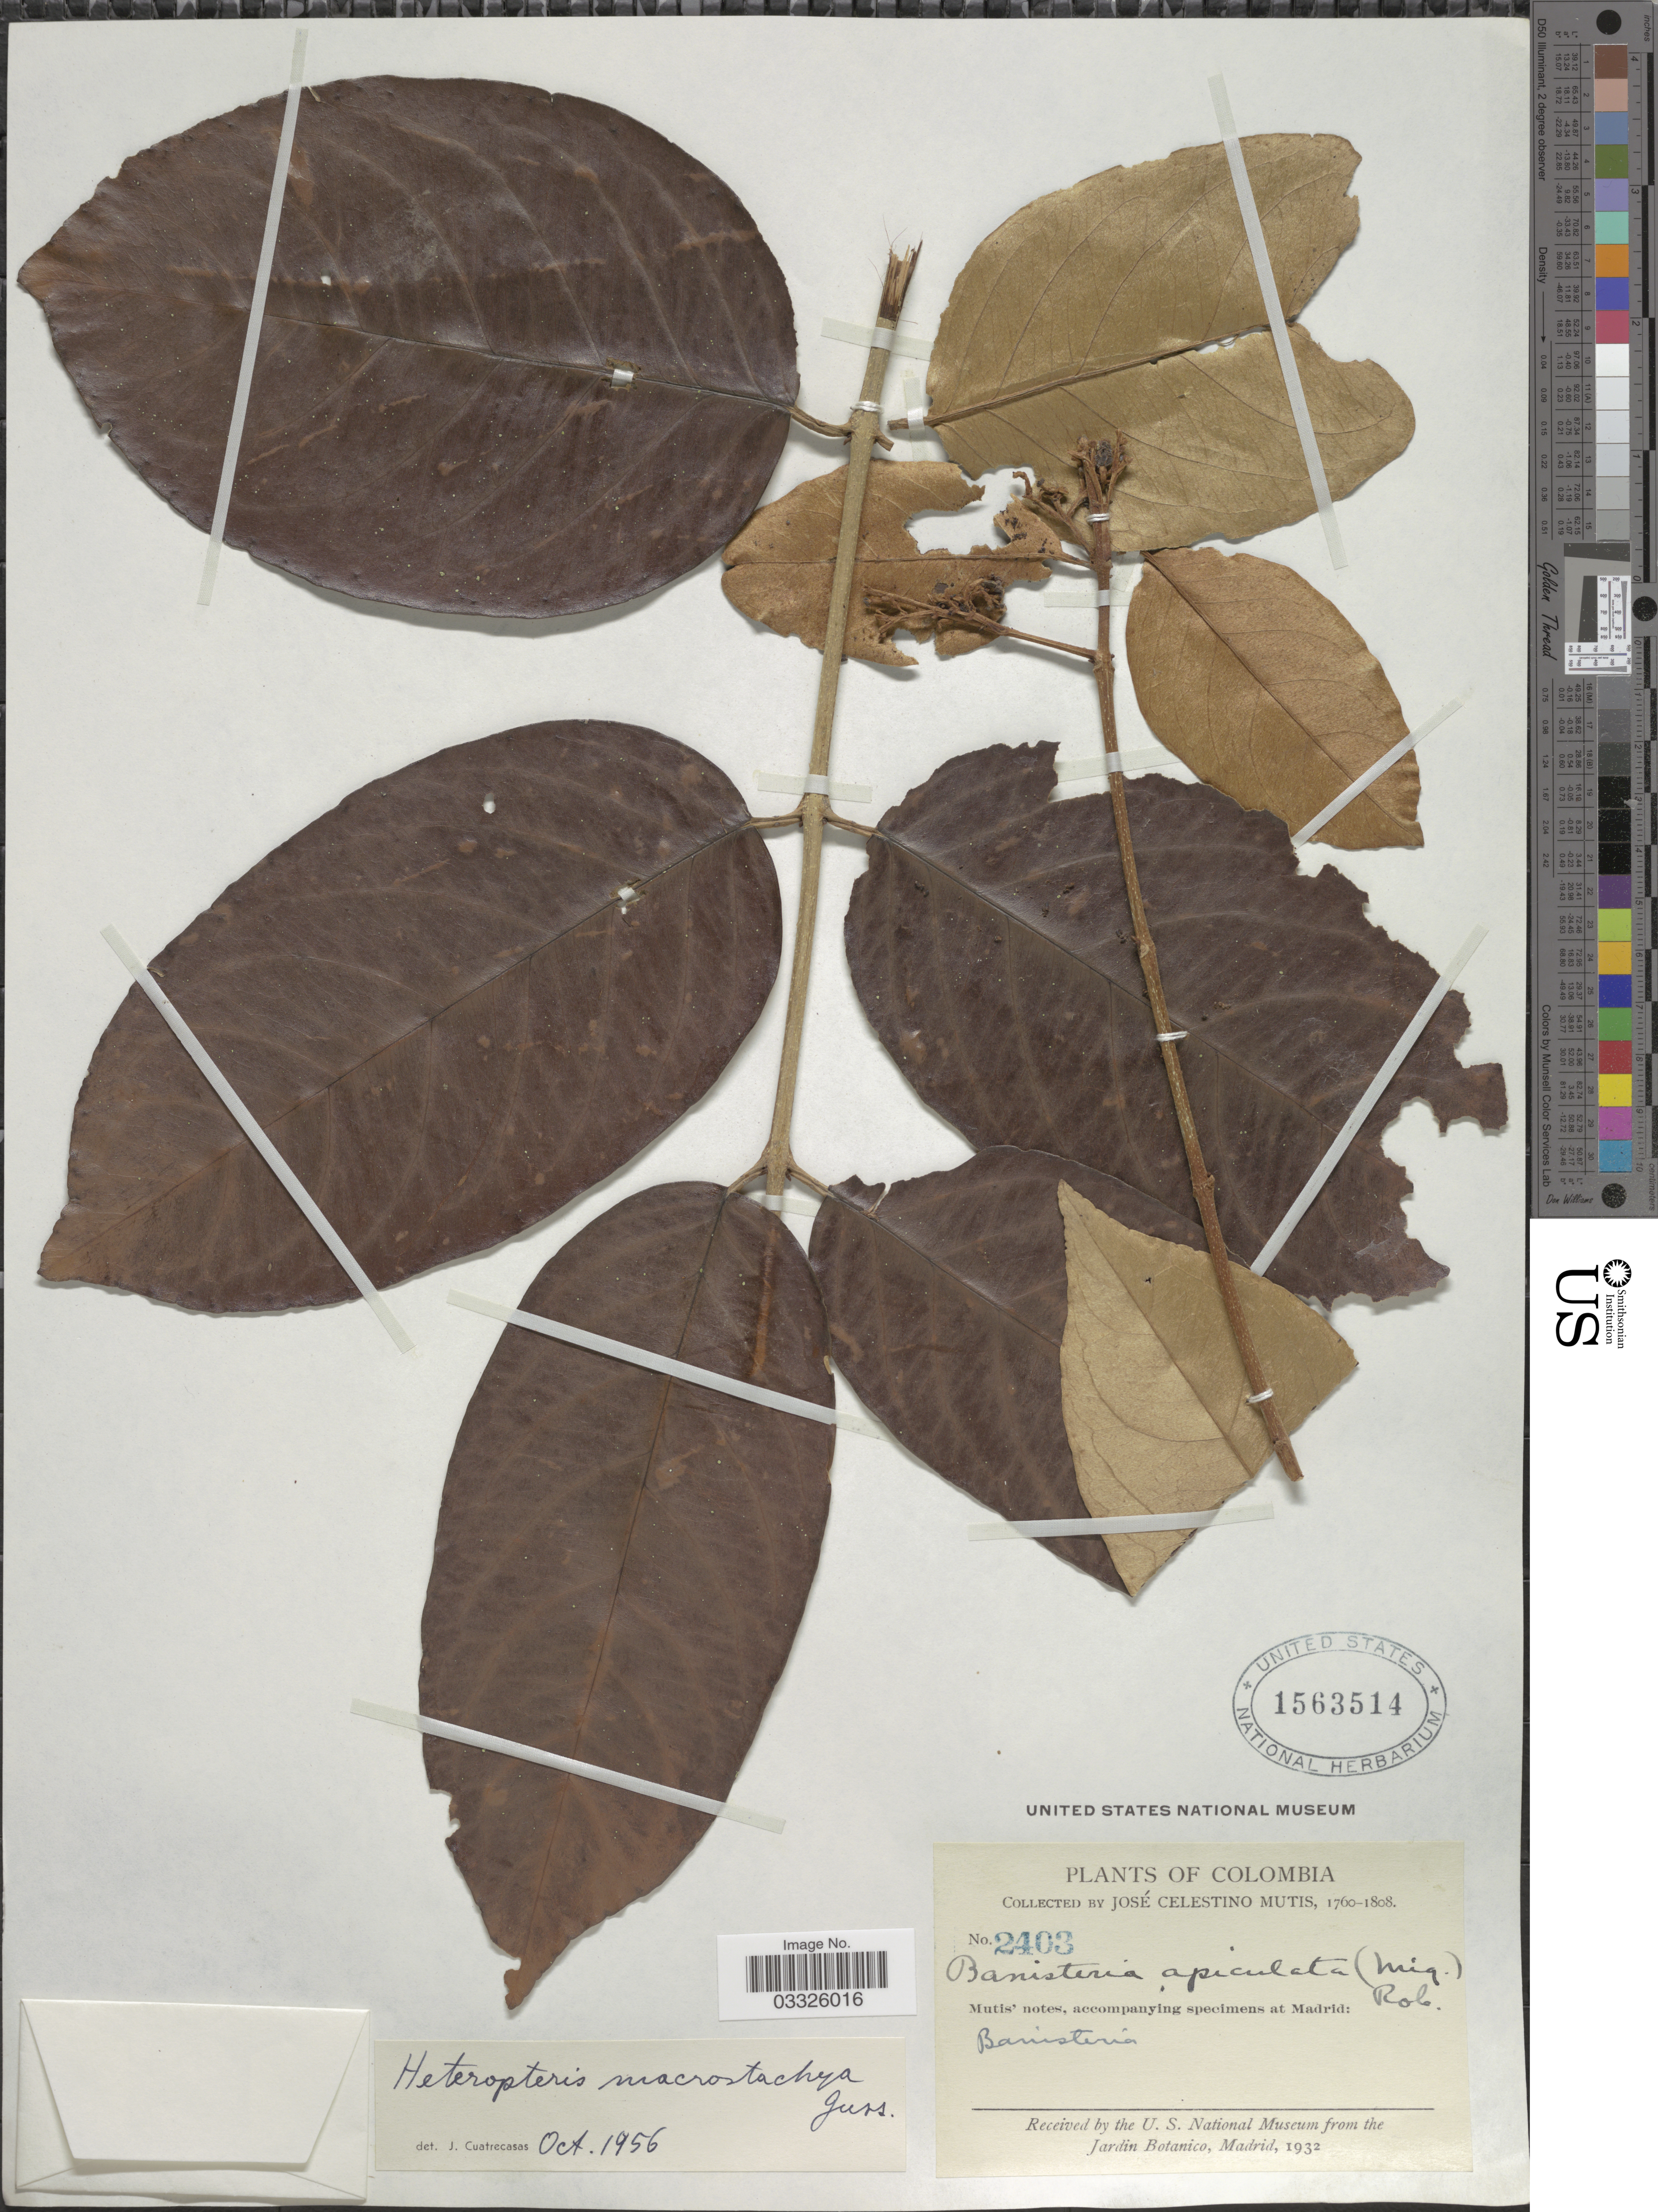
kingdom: Plantae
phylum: Tracheophyta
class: Magnoliopsida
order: Malpighiales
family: Malpighiaceae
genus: Heteropterys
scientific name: Heteropterys macrostachya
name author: A. Juss.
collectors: J. C. B. Mutis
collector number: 2403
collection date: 1760/1808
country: Colombia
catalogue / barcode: US 1563514